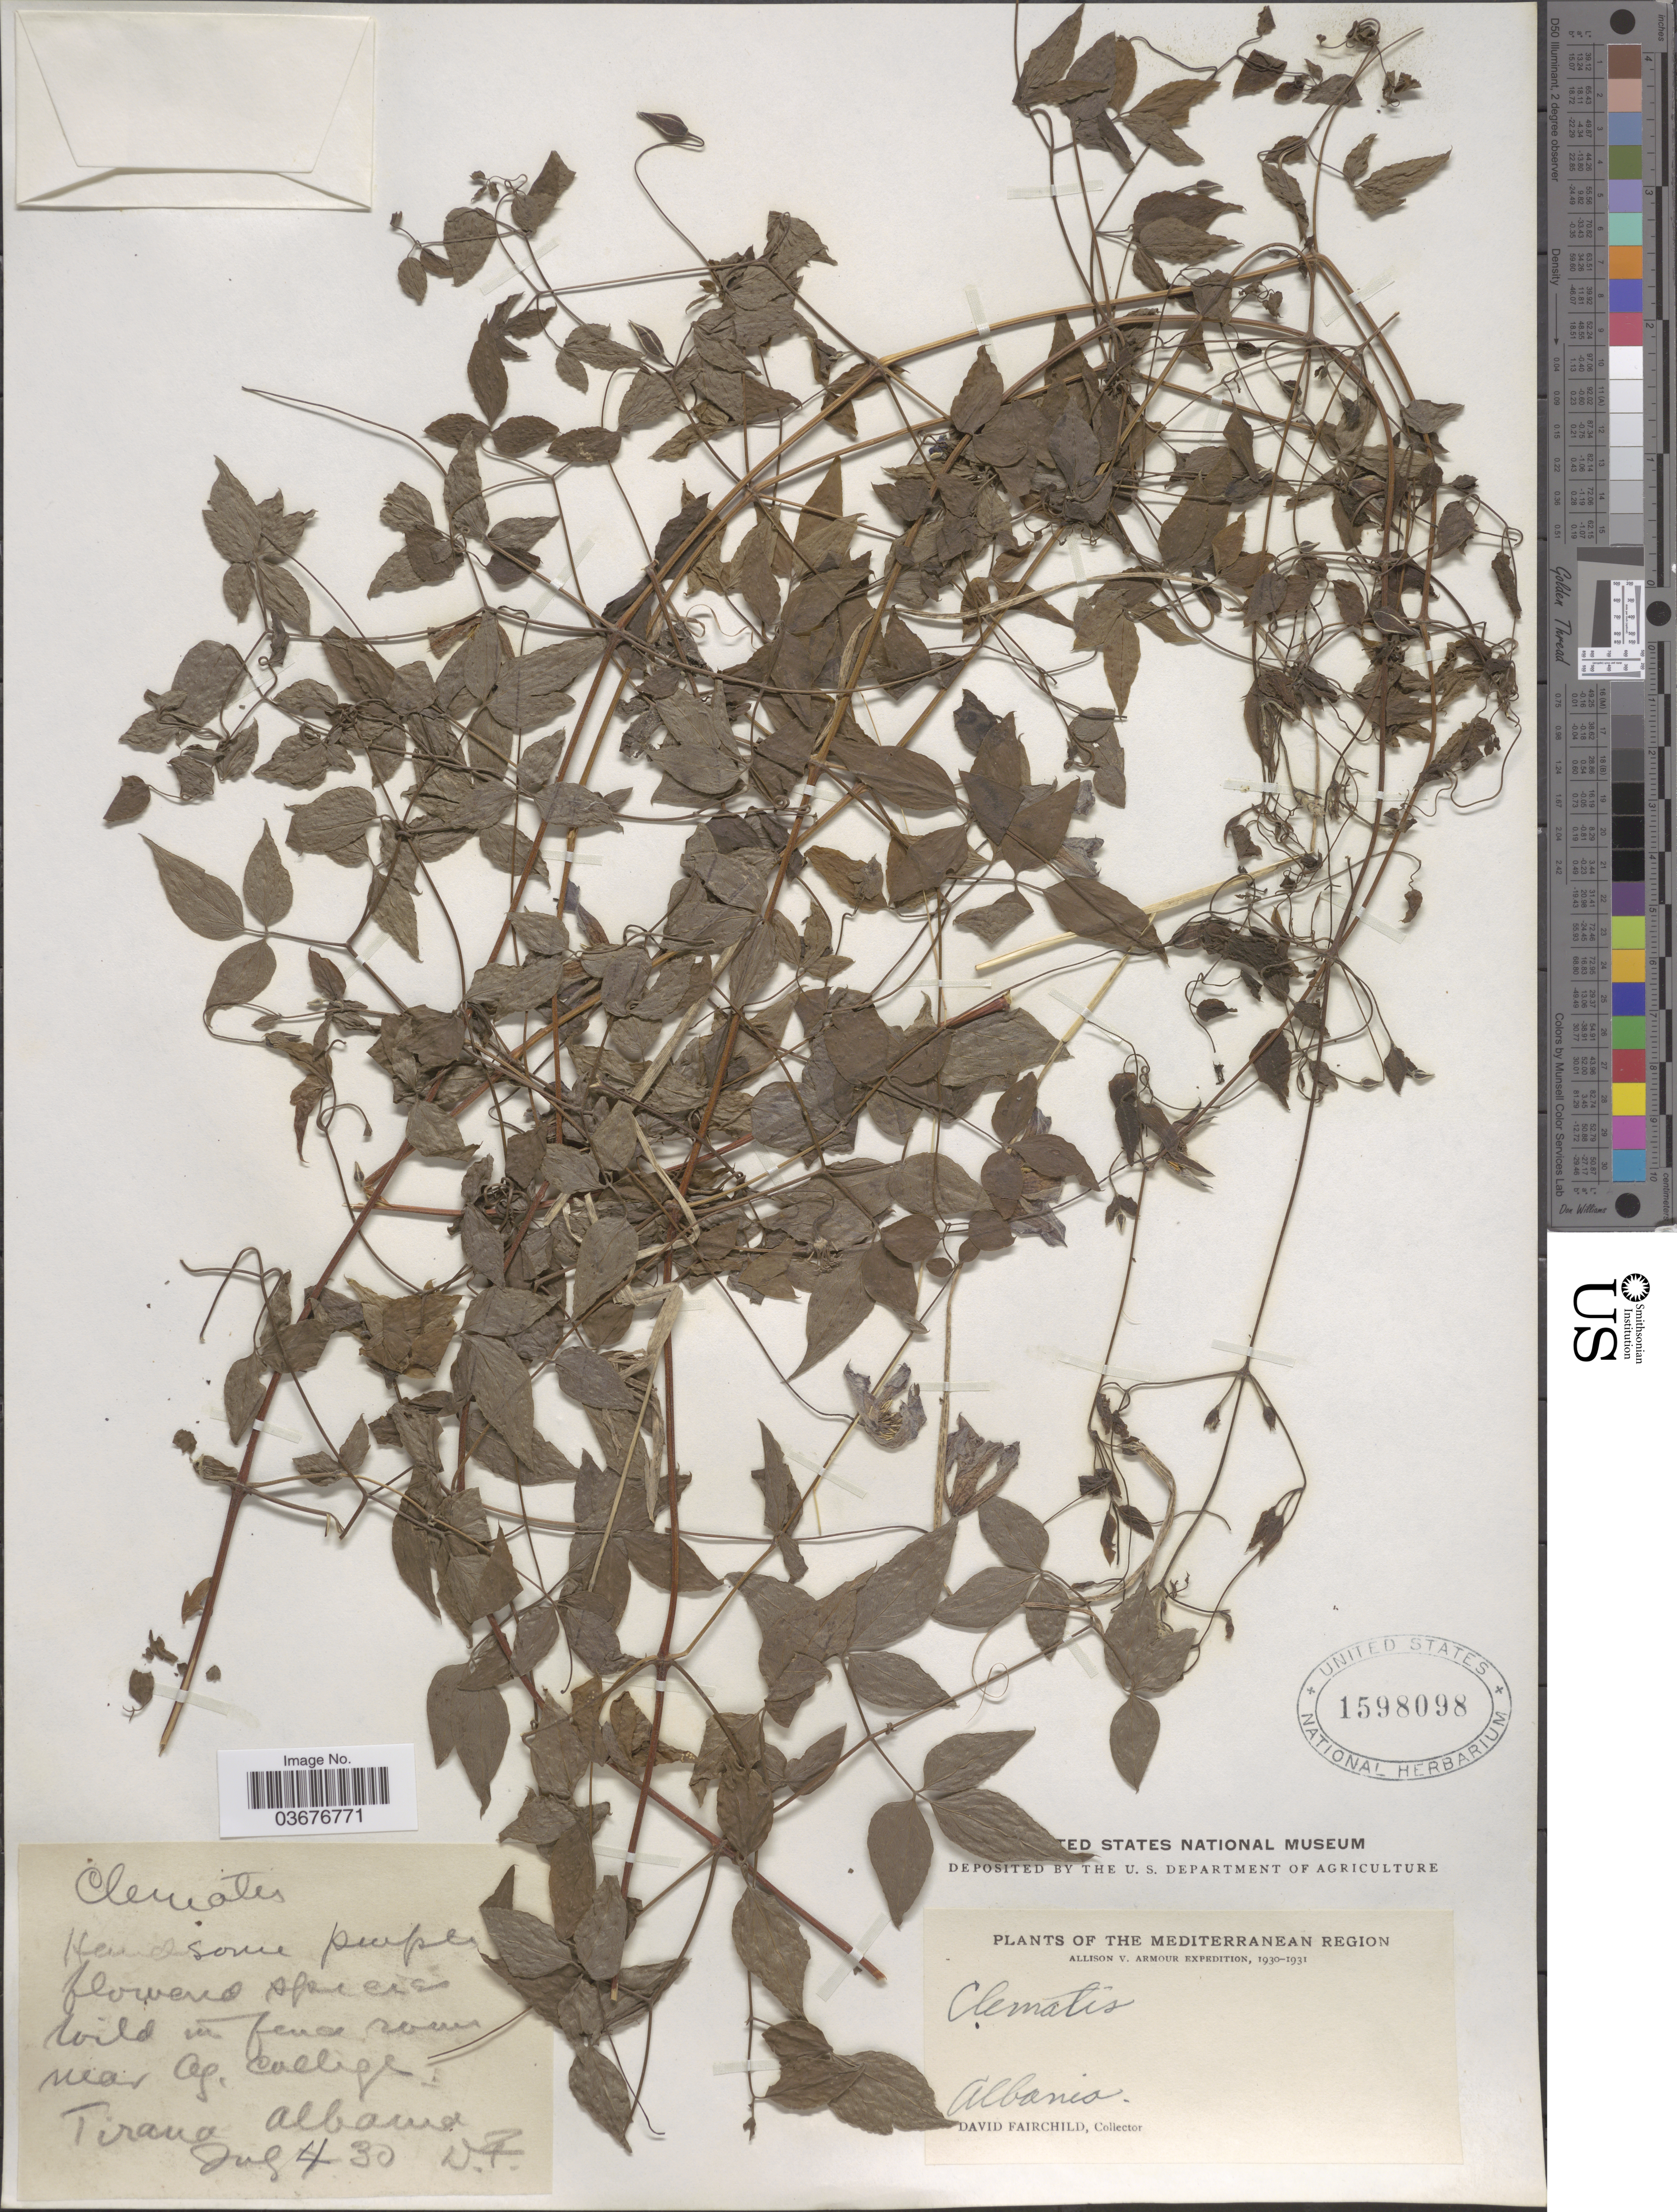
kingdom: Plantae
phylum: Tracheophyta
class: Magnoliopsida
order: Ranunculales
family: Ranunculaceae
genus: Clematis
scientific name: Clematis sp.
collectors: D. Fairchild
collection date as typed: Transcribed d/m/y: 4/7/30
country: Albania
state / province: Tirane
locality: Near Ag. Collige, Tirana. The Mediterranean Region.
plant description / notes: Corrected "Near Ag. callige. Tirana." to "Near Ag. Collige, Tirana."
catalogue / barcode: US 1598098